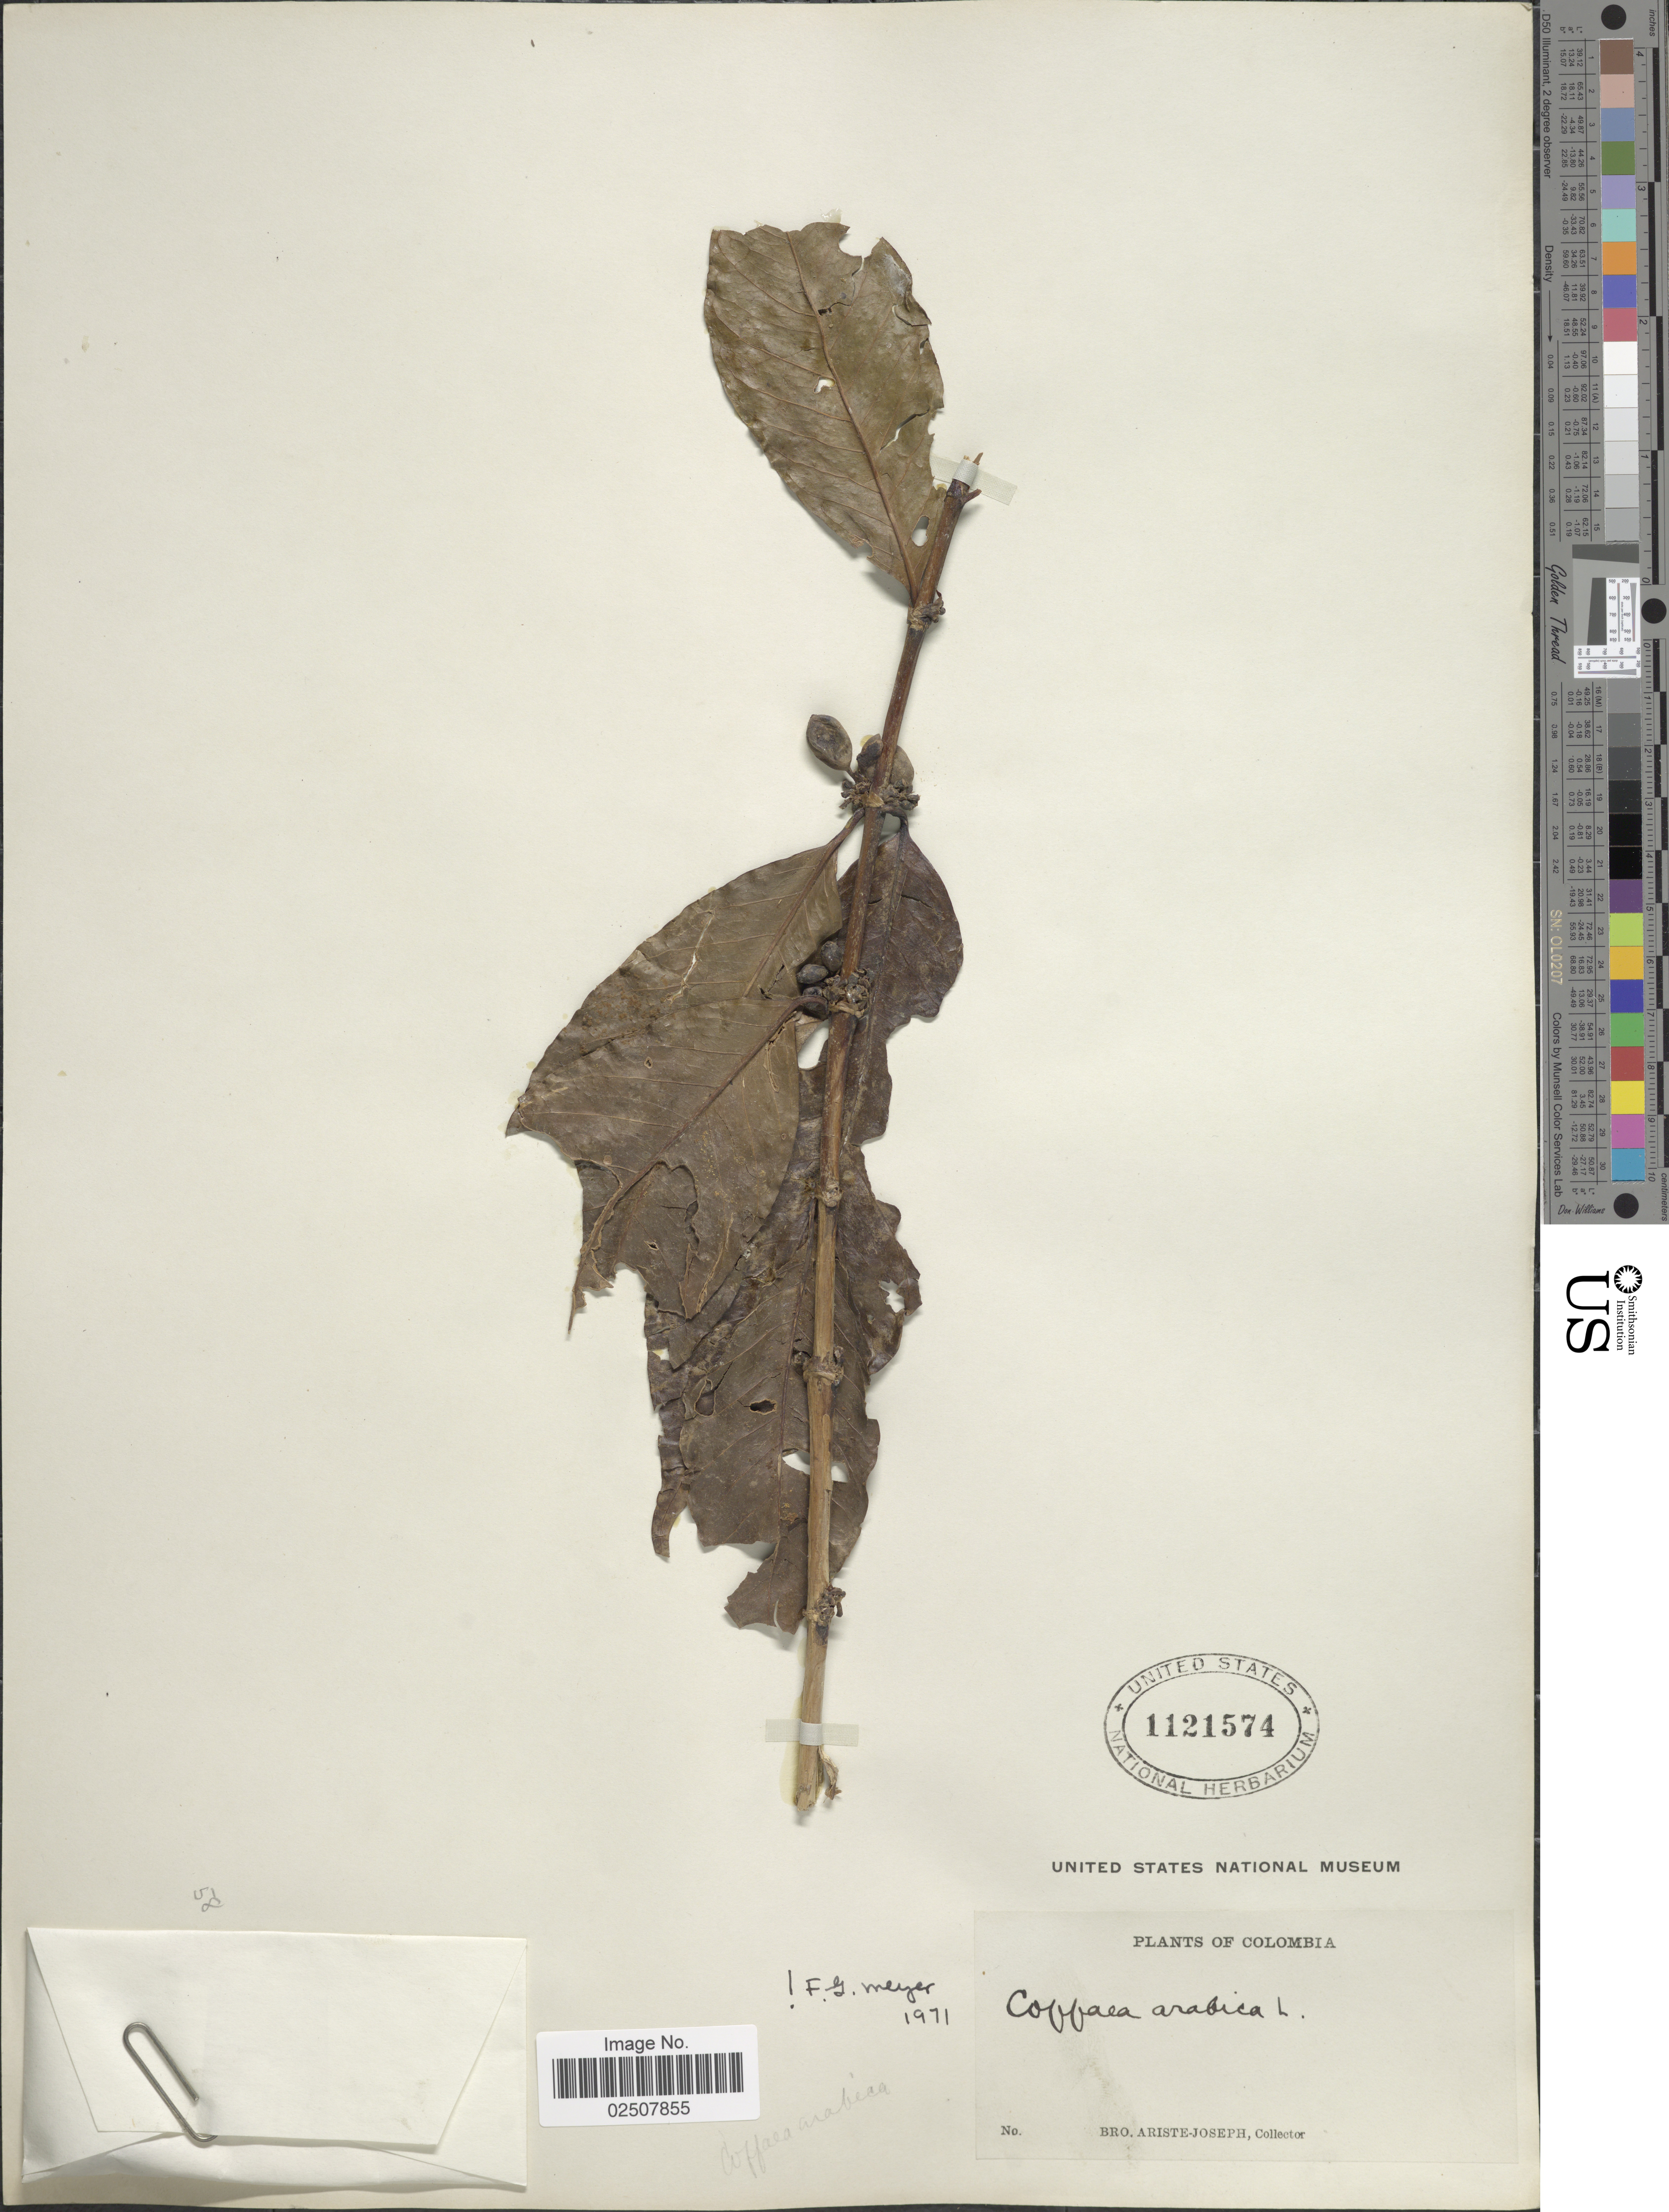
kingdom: Plantae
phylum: Tracheophyta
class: Magnoliopsida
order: Gentianales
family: Rubiaceae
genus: Coffea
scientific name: Coffea arabica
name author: L.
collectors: Bro. Ariste-Joseph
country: Colombia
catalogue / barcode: US 1121574